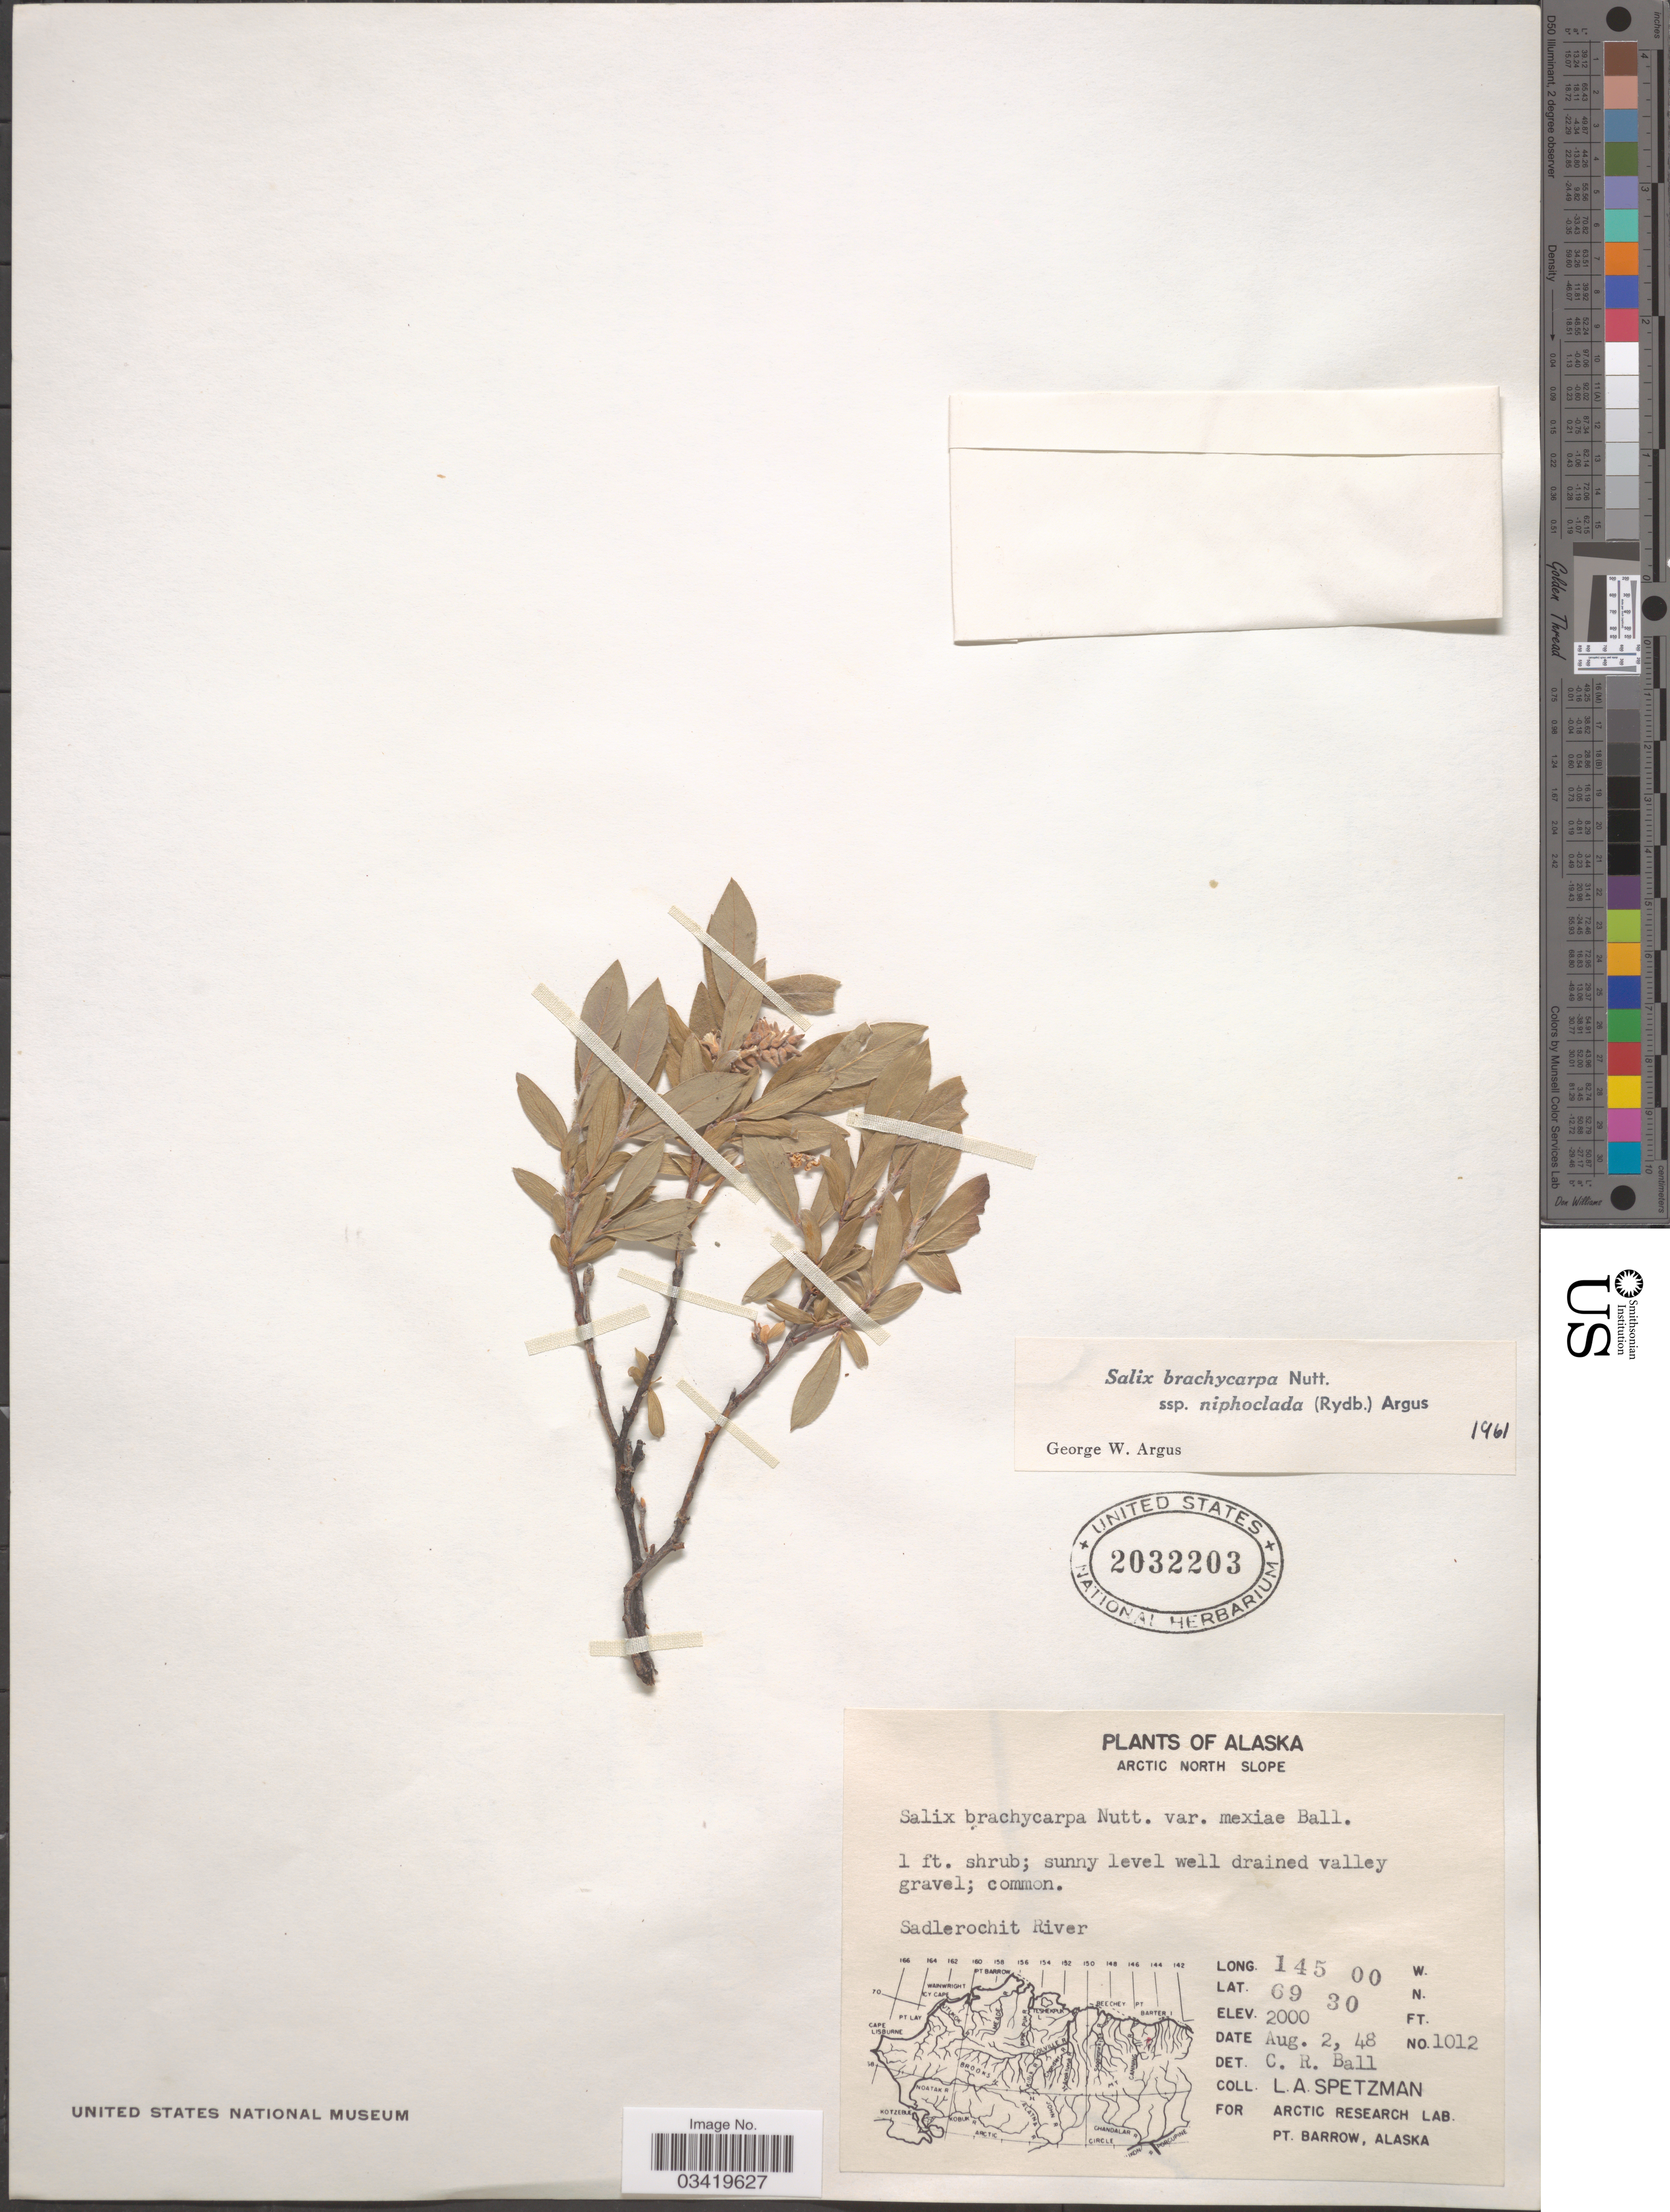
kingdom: Plantae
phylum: Tracheophyta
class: Magnoliopsida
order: Malpighiales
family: Salicaceae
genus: Salix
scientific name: Salix brachycarpa subsp. niphoclada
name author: (Rydb.) Argus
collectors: L. Spetzman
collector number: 1012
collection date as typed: Transcribed d/m/y: 2/8/48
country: United States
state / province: Alaska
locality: Arctic North Slope. Sadlerochit River.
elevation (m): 610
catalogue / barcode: US 2032203